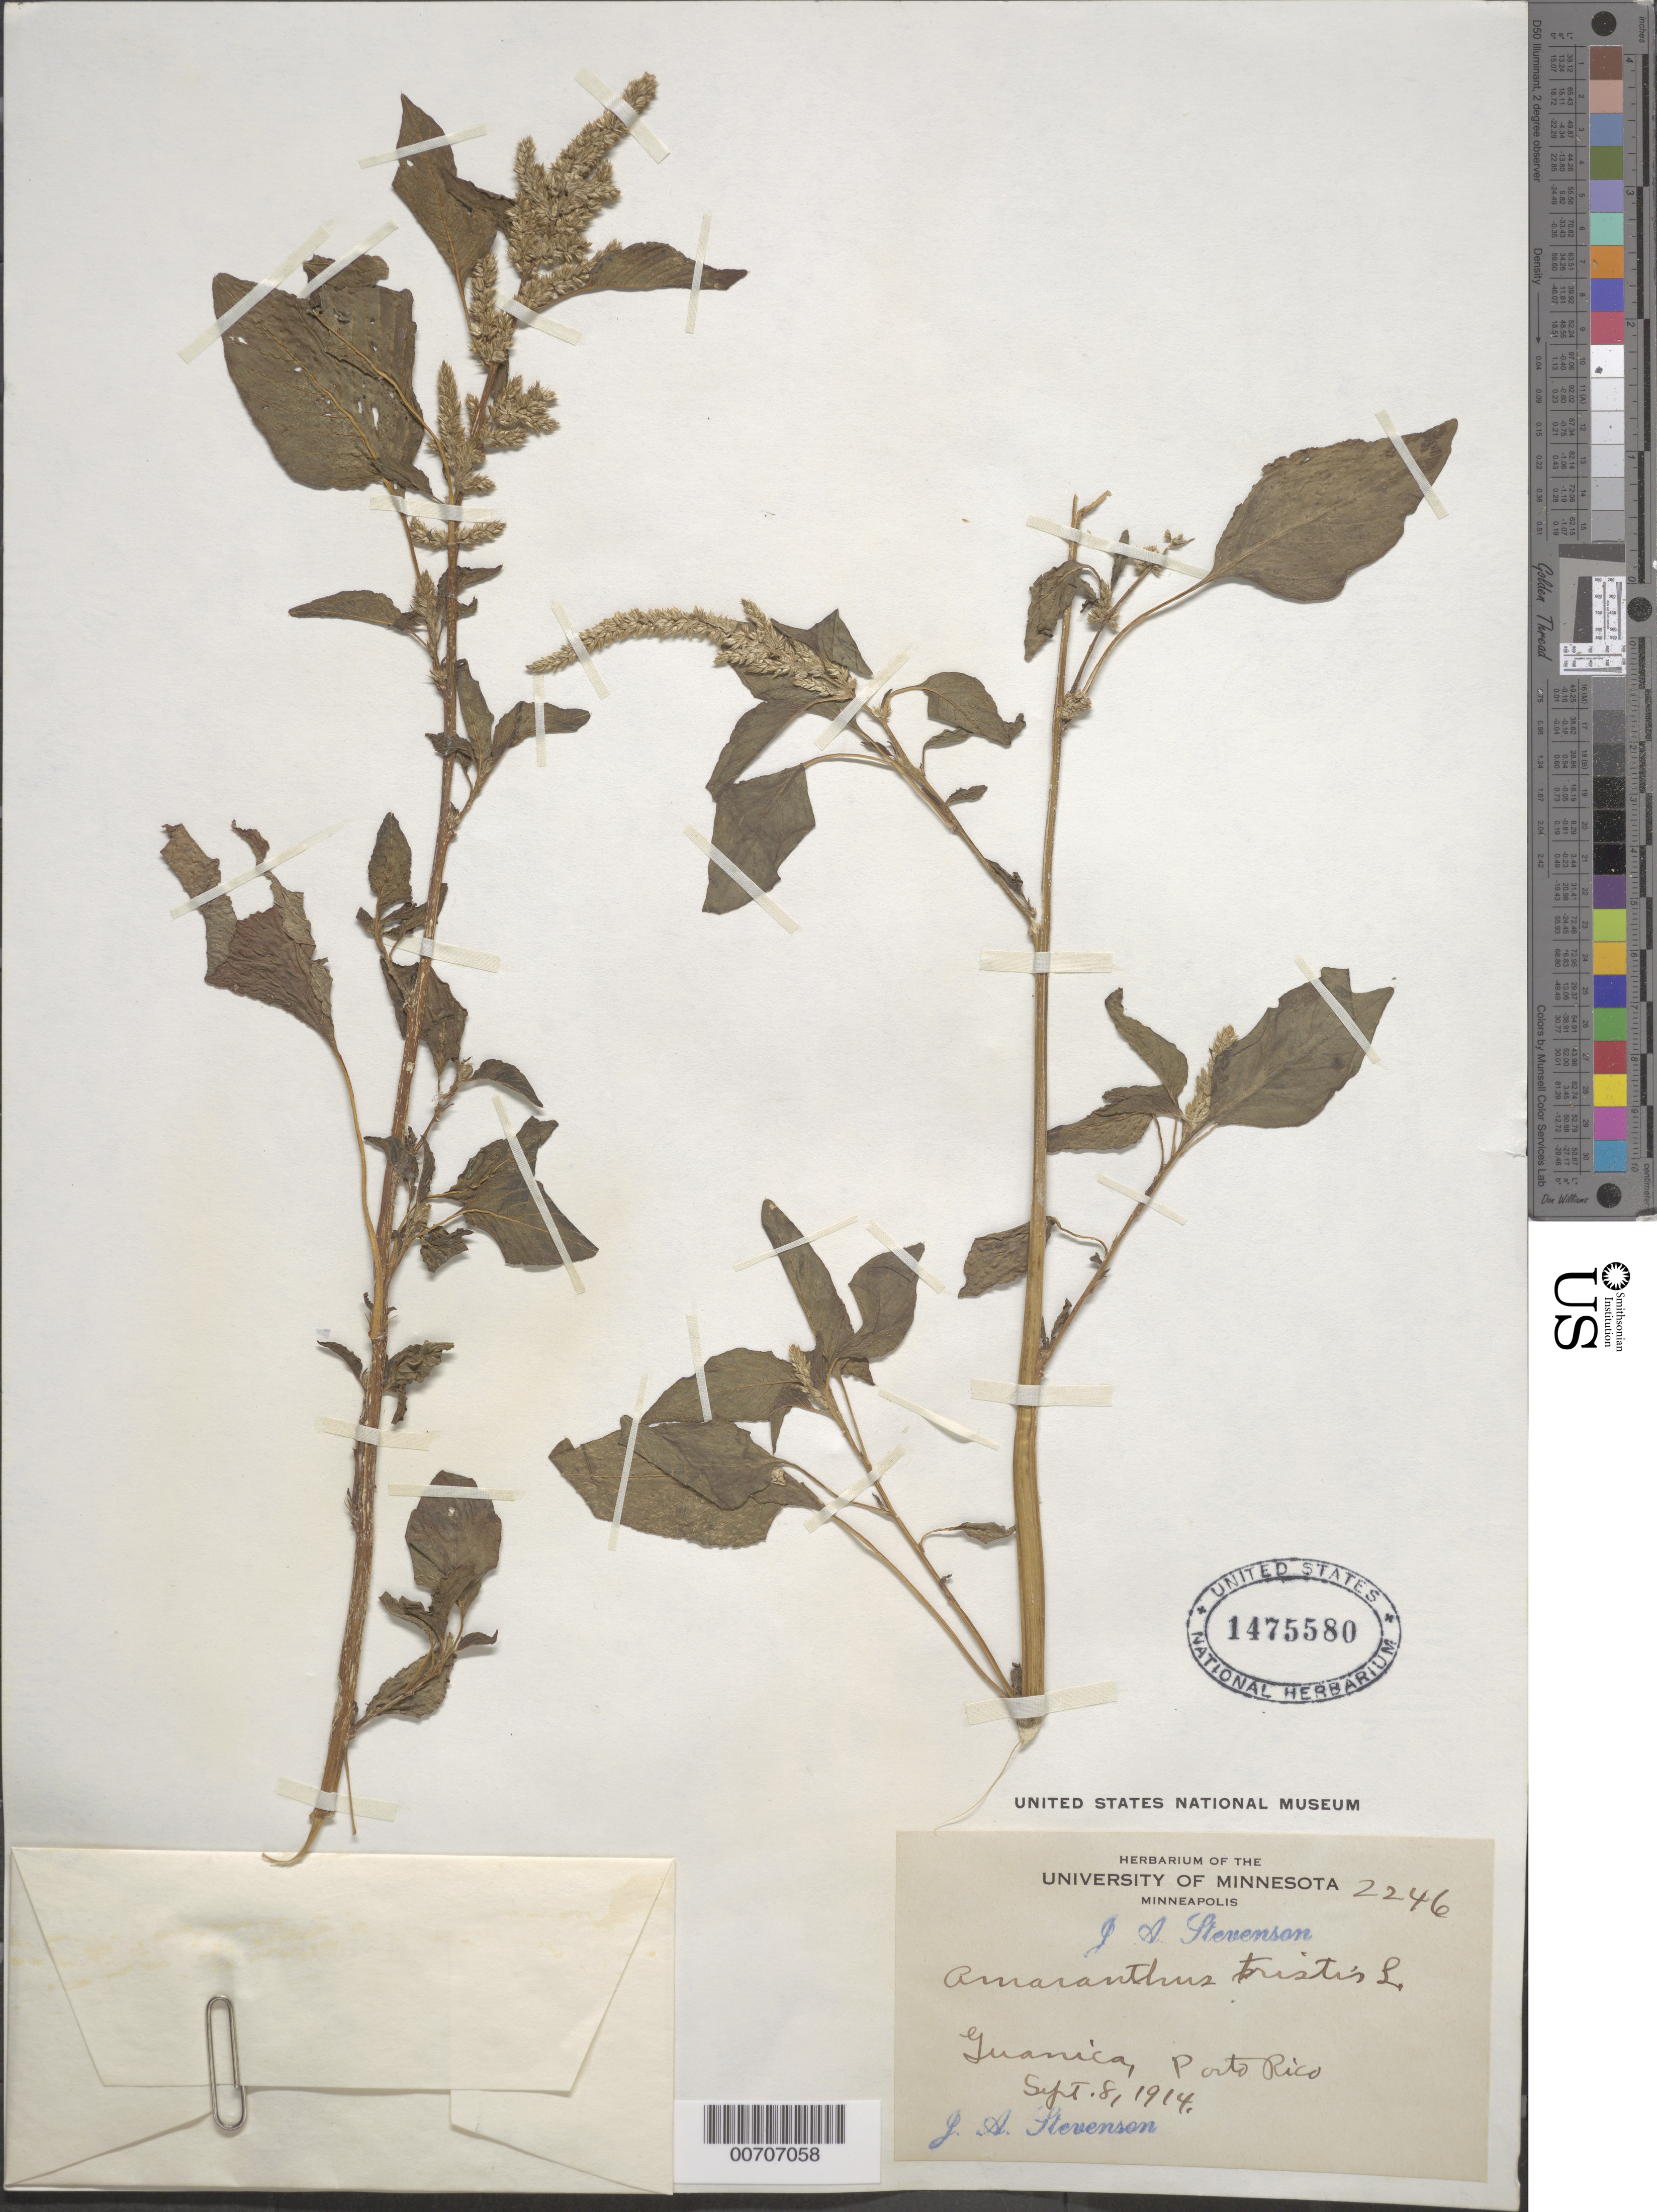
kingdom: Plantae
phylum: Tracheophyta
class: Magnoliopsida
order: Caryophyllales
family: Amaranthaceae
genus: Amaranthus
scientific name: Amaranthus tristis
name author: L.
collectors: J. Stevenson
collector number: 2246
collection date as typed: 08 Sep 1914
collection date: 1914-09-08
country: Puerto Rico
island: Greater Antilles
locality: Guanica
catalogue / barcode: US 1475580